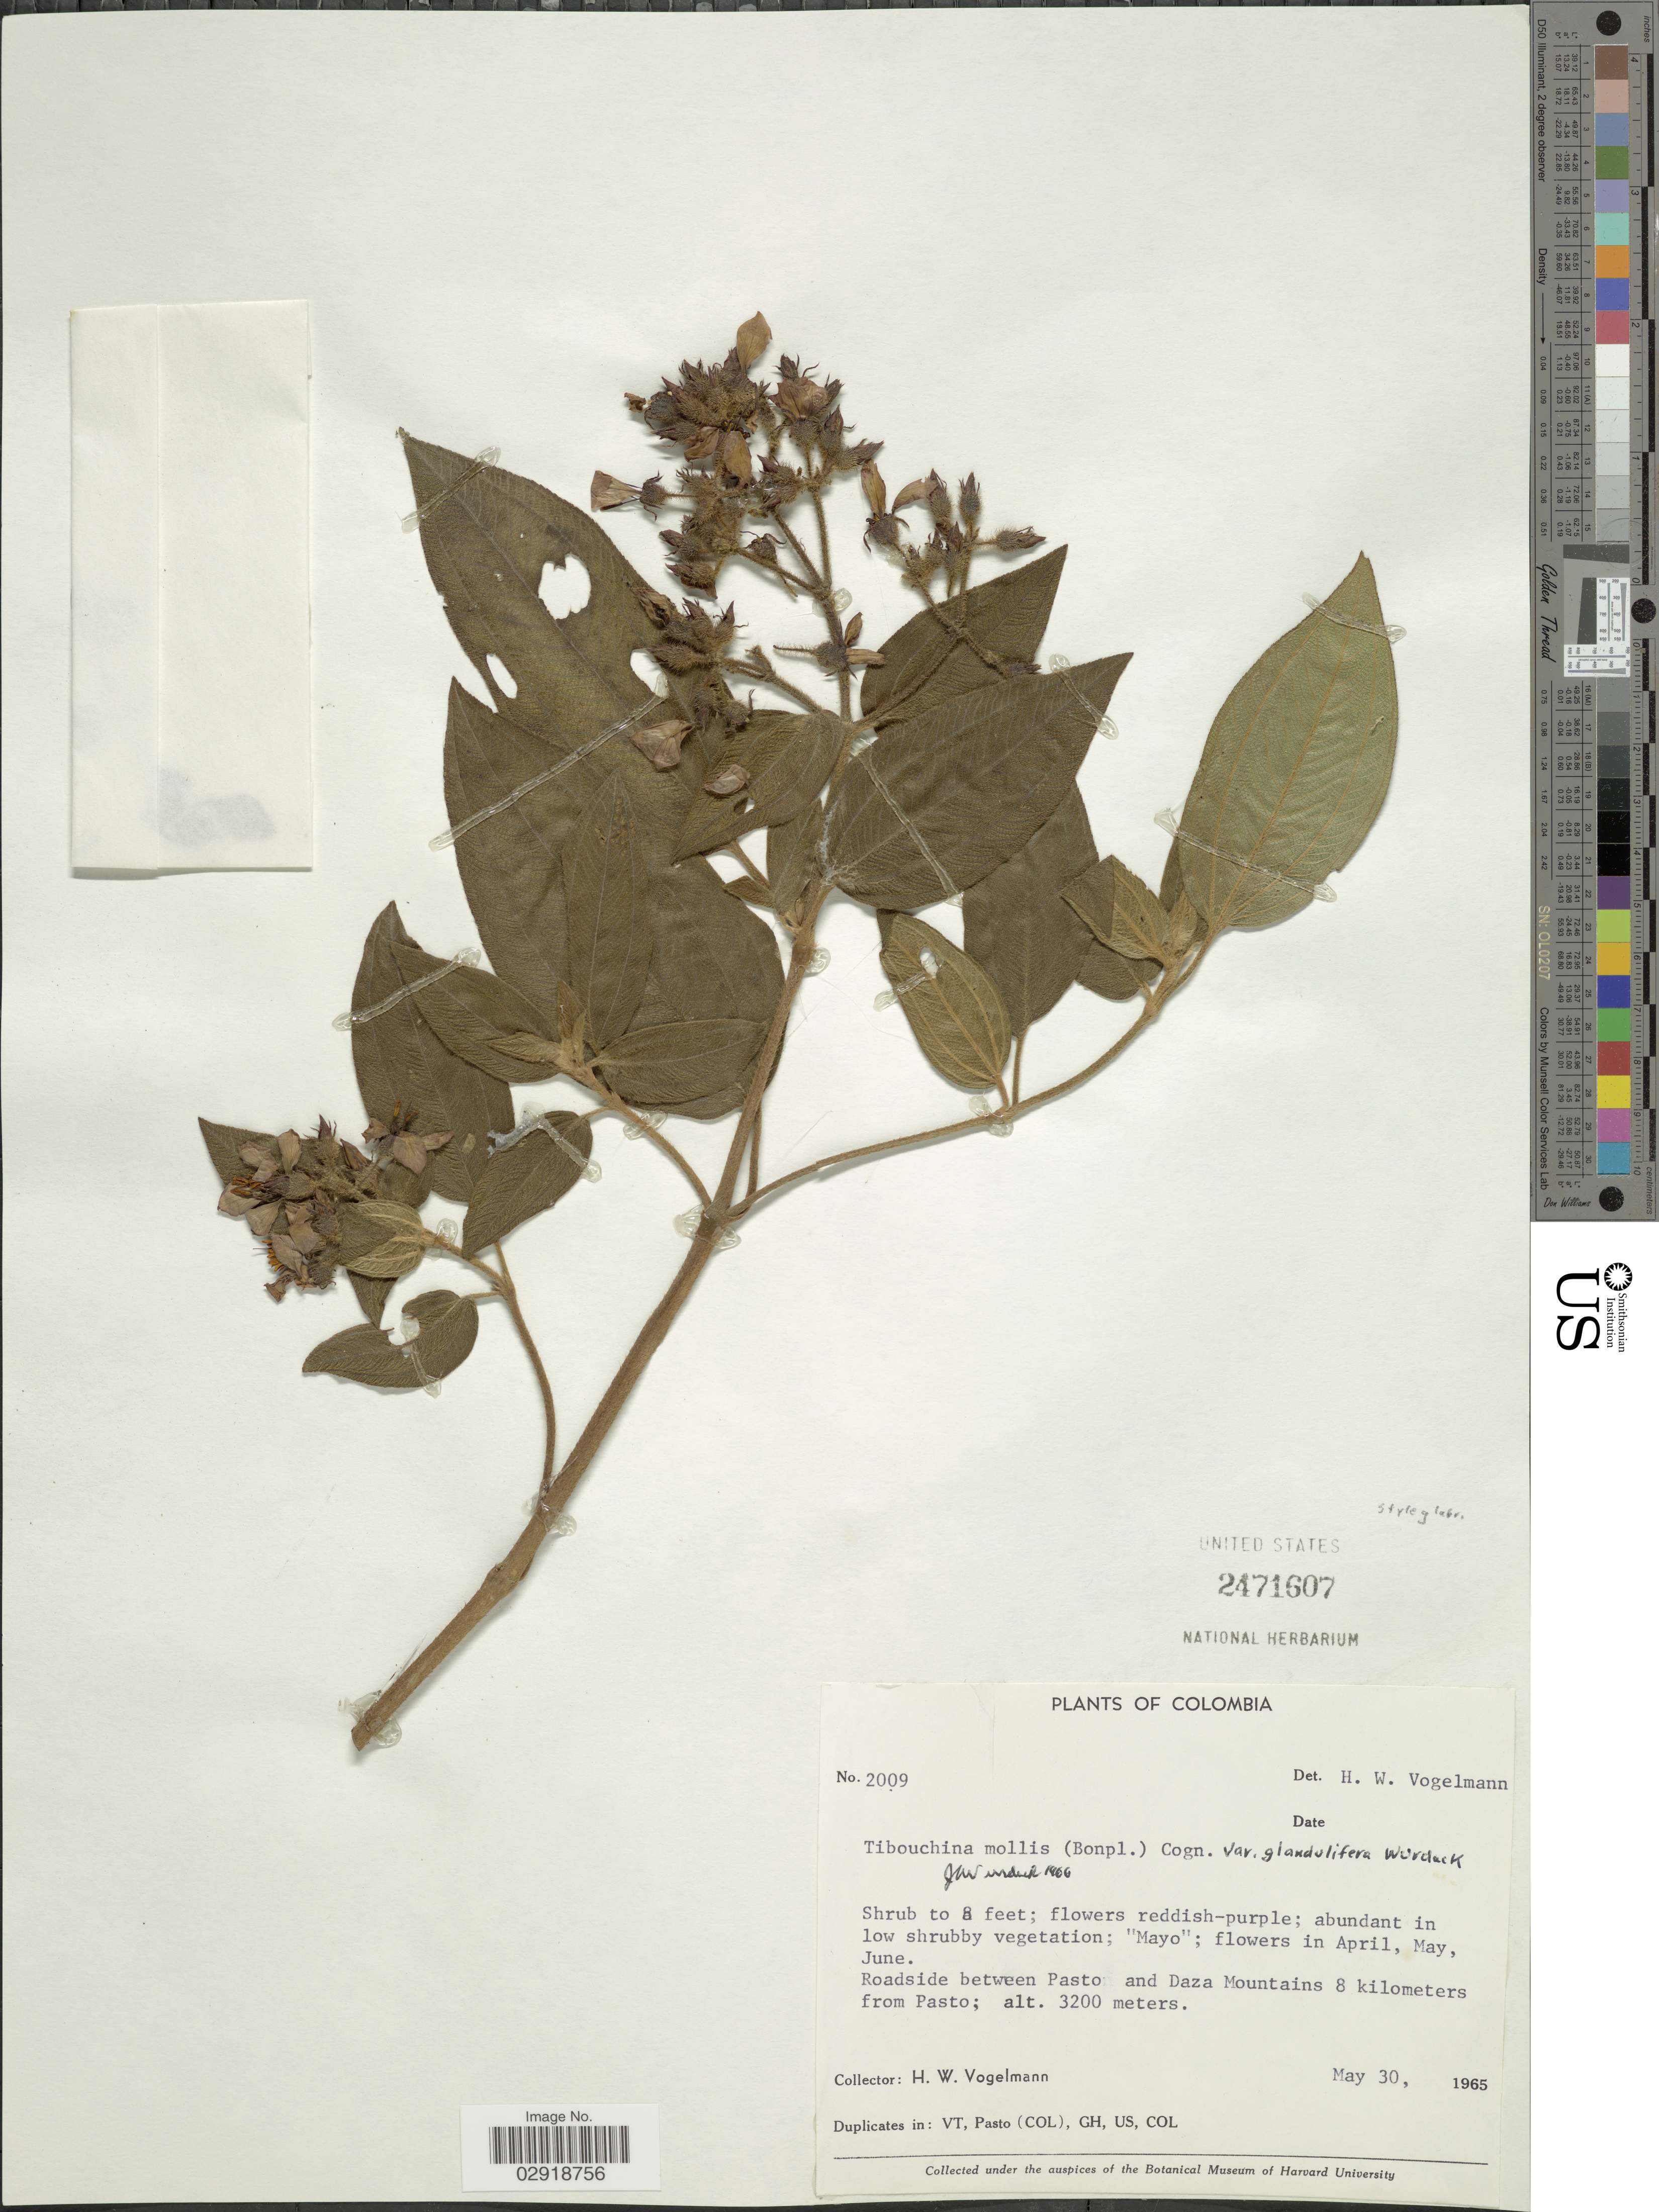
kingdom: Plantae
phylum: Tracheophyta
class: Magnoliopsida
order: Myrtales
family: Melastomataceae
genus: Chaetogastra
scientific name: Chaetogastra mollis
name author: (Bonpl.) DC.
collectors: H. Vogelmann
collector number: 2009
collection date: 1965-05-30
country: Colombia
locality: Roadside between Pasto and Daza Mountains 8 kilometers from Pasto.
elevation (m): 3200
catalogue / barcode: US 2471607